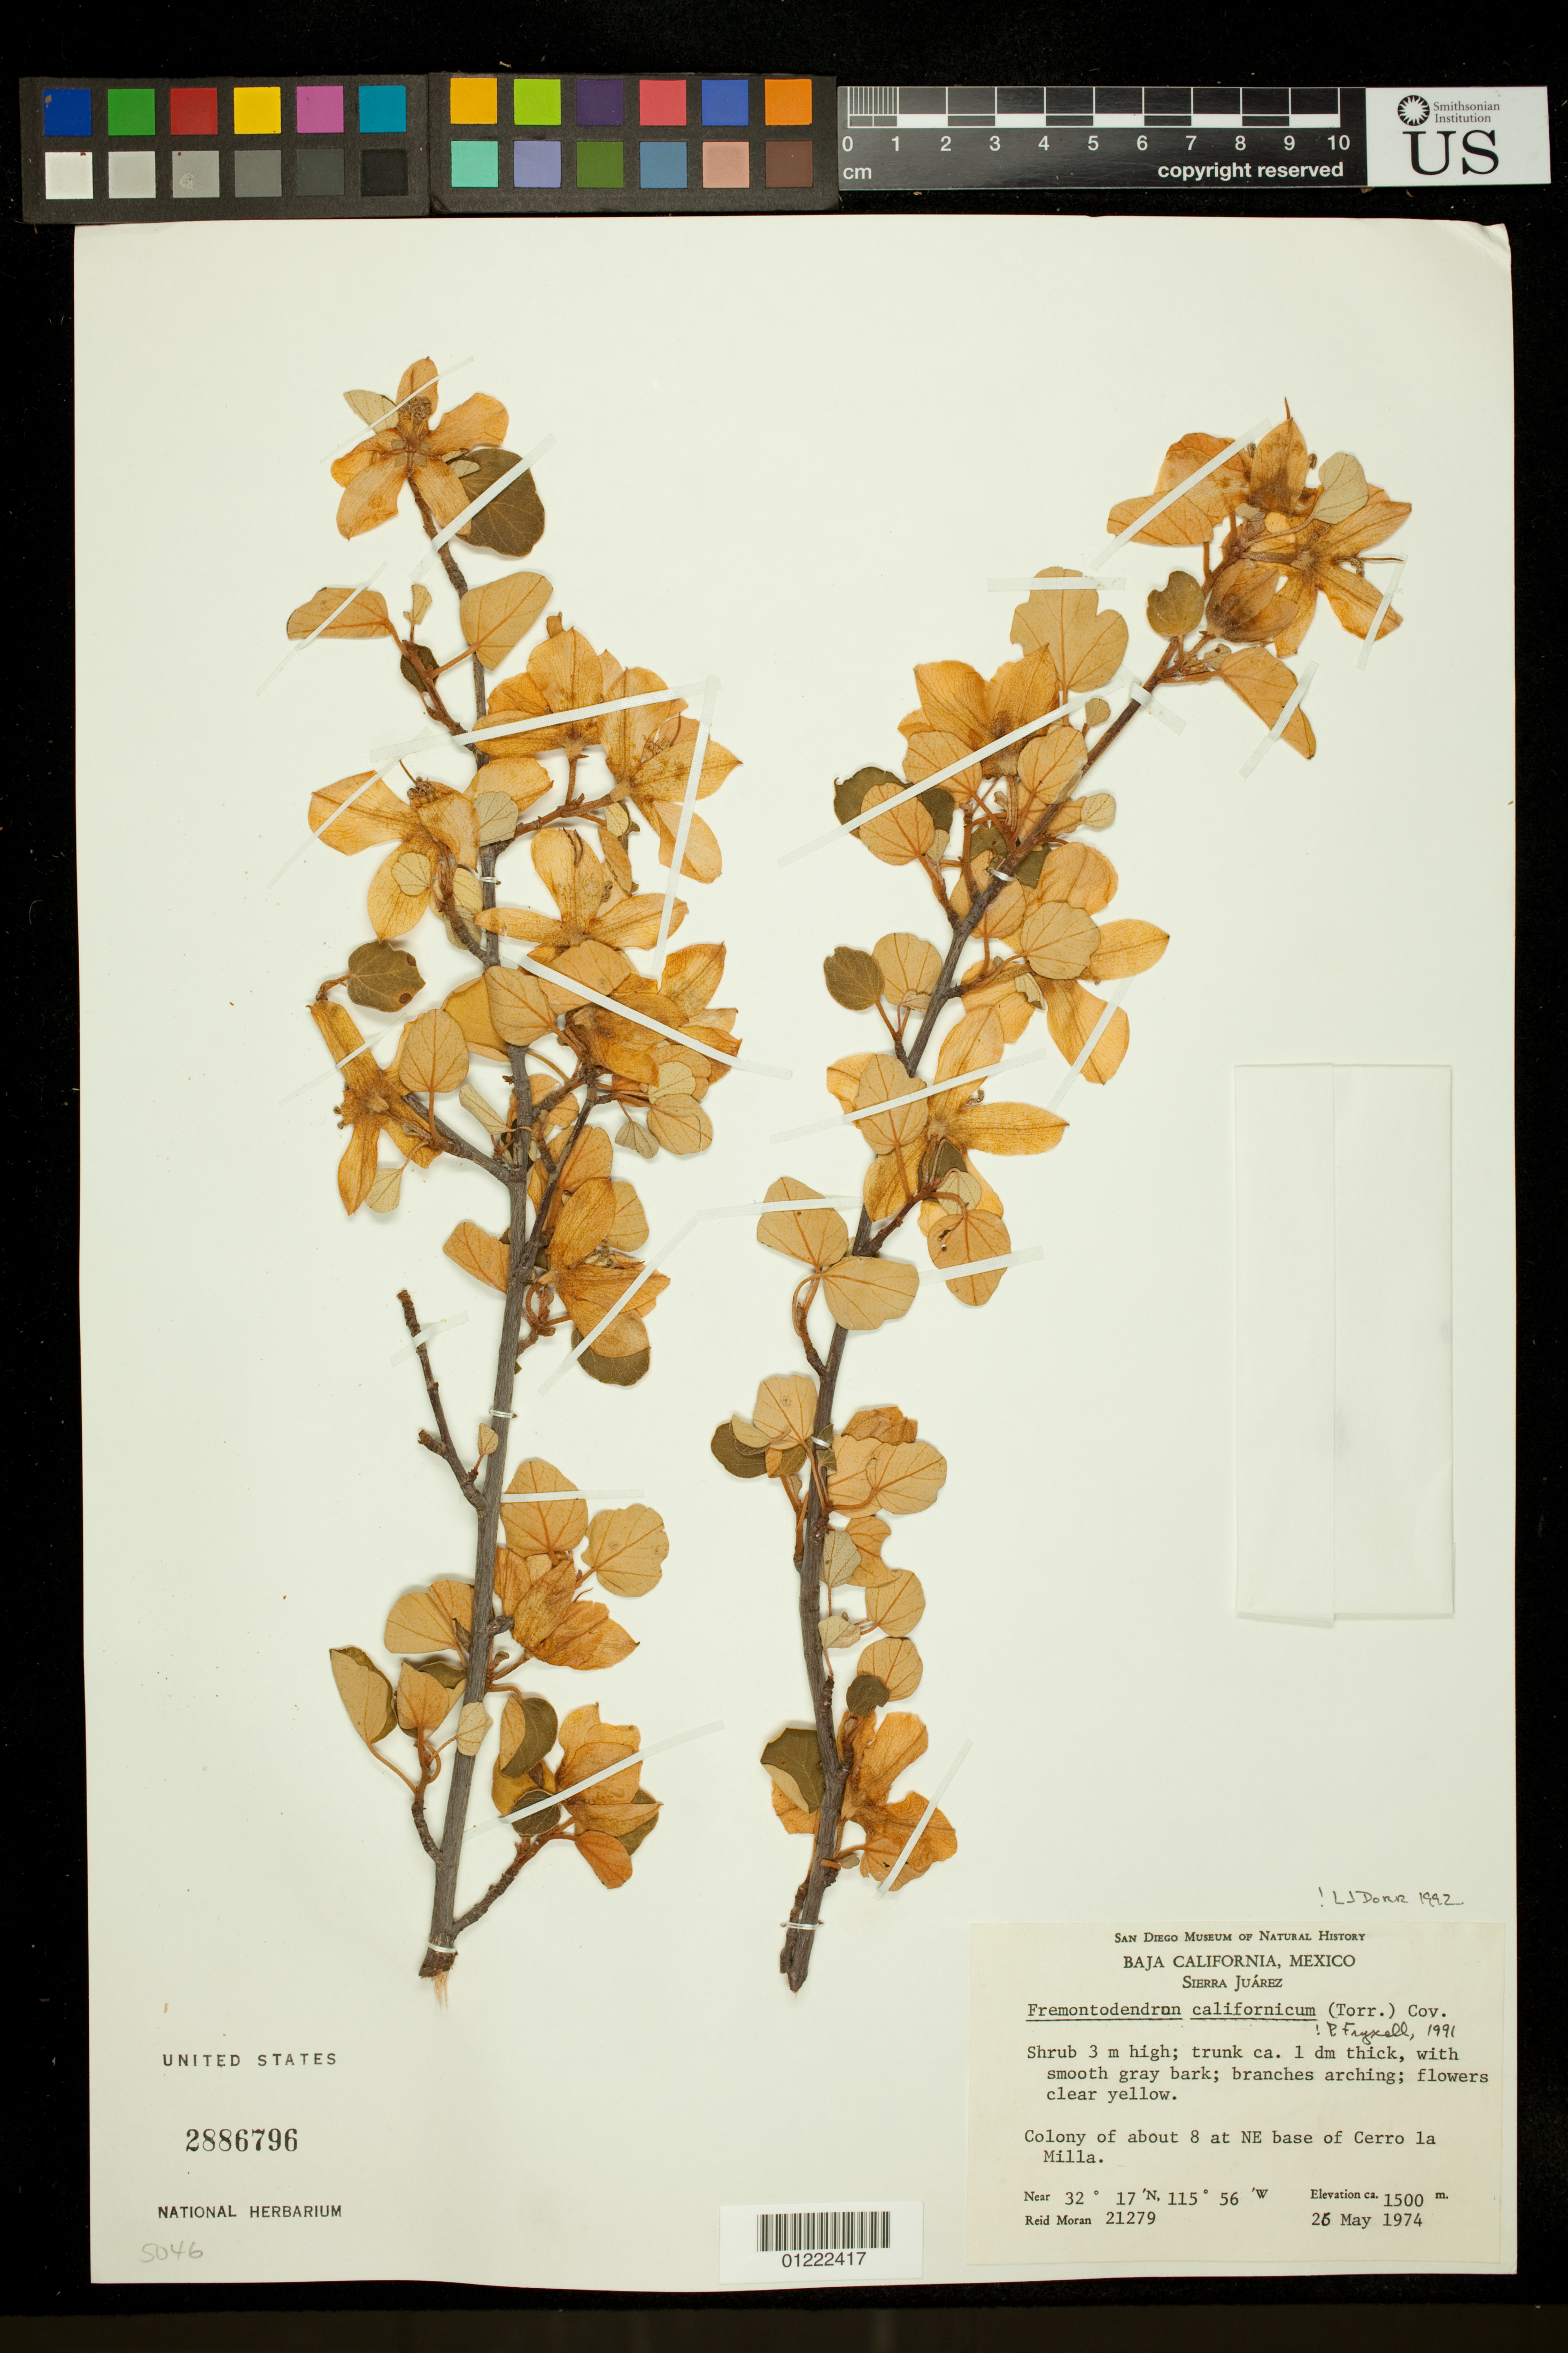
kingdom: Plantae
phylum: Tracheophyta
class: Magnoliopsida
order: Malvales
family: Malvaceae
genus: Fremontodendron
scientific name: Fremontodendron californicum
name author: (Torr.) Coville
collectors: R. V. Moran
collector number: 21279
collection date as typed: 5/26/1974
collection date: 1974-05-26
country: Mexico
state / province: Baja California Norte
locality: Baja California, Sierra Juarez: Northeast base of Cerro la Milla.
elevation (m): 1500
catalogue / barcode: US 2886796